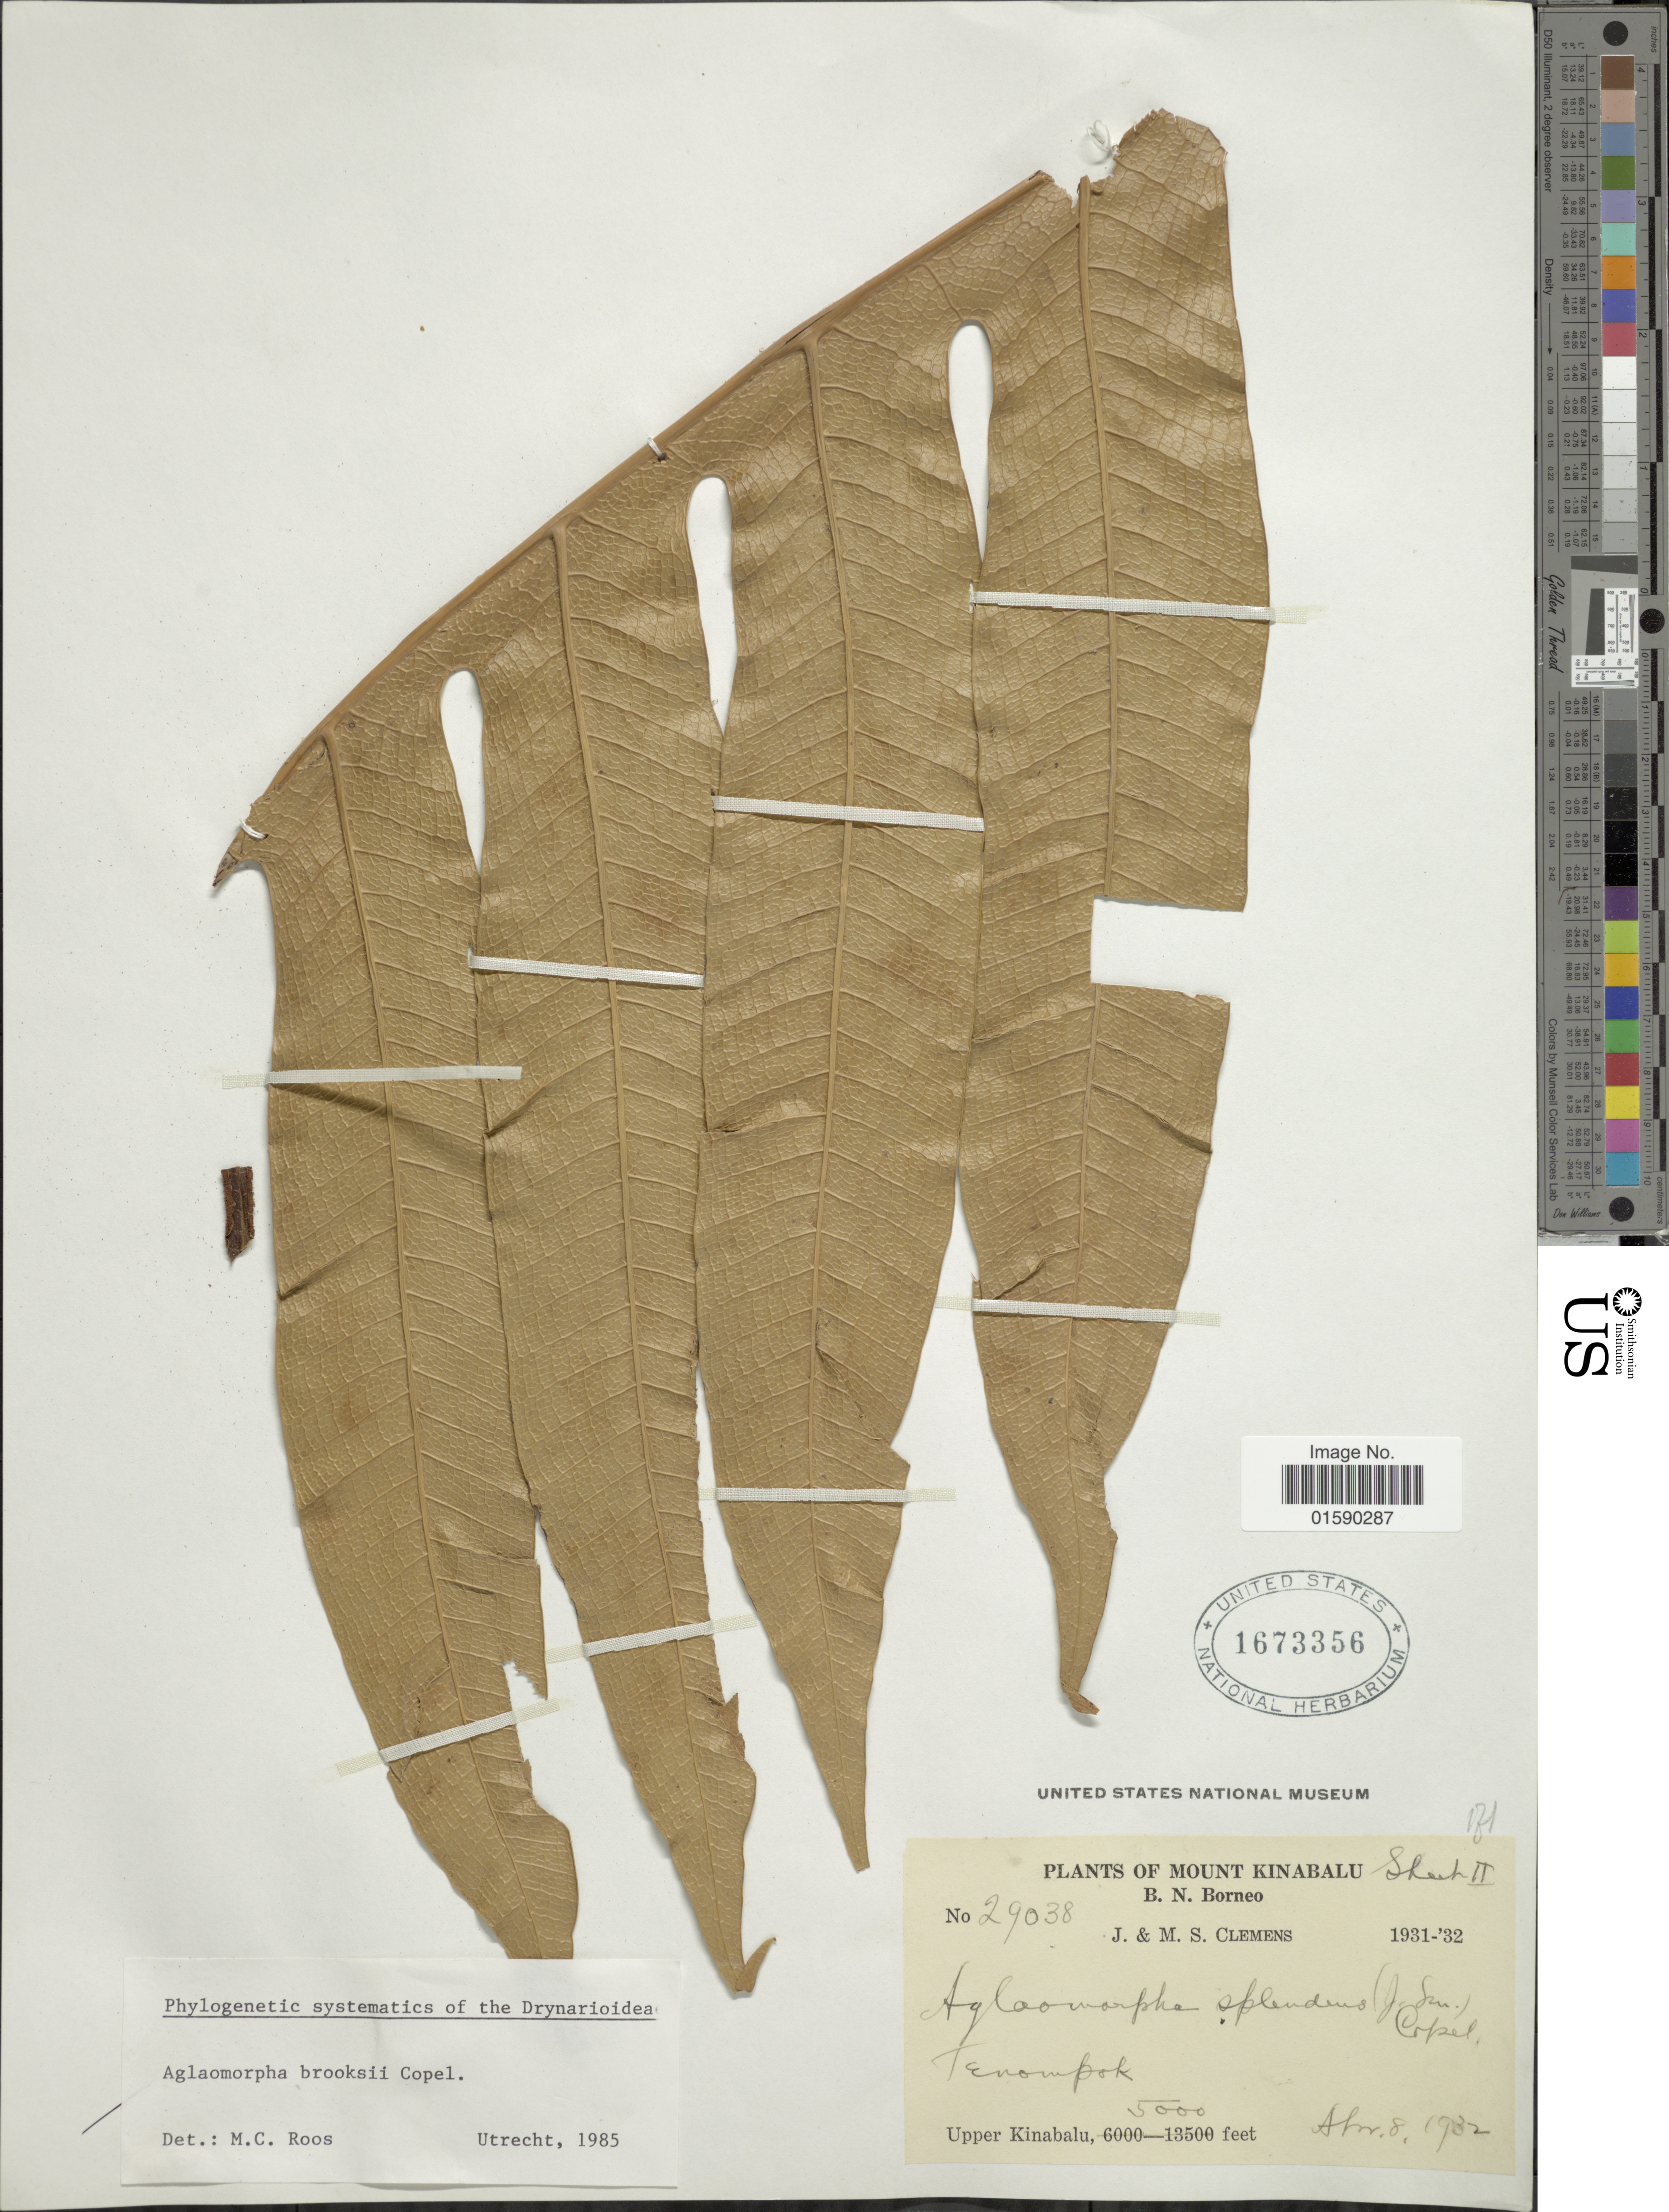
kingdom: Plantae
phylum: Tracheophyta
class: Polypodiopsida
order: Polypodiales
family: Polypodiaceae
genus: Aglaomorpha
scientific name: Aglaomorpha brooksii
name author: Copel.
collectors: J. Clemens & M. S. Clemens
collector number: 29038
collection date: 1932-04-08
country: Malaysia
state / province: Sabah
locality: Mount Kinabalu, B.N. Borneo. Tenompok.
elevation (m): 1524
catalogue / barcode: US 1673356